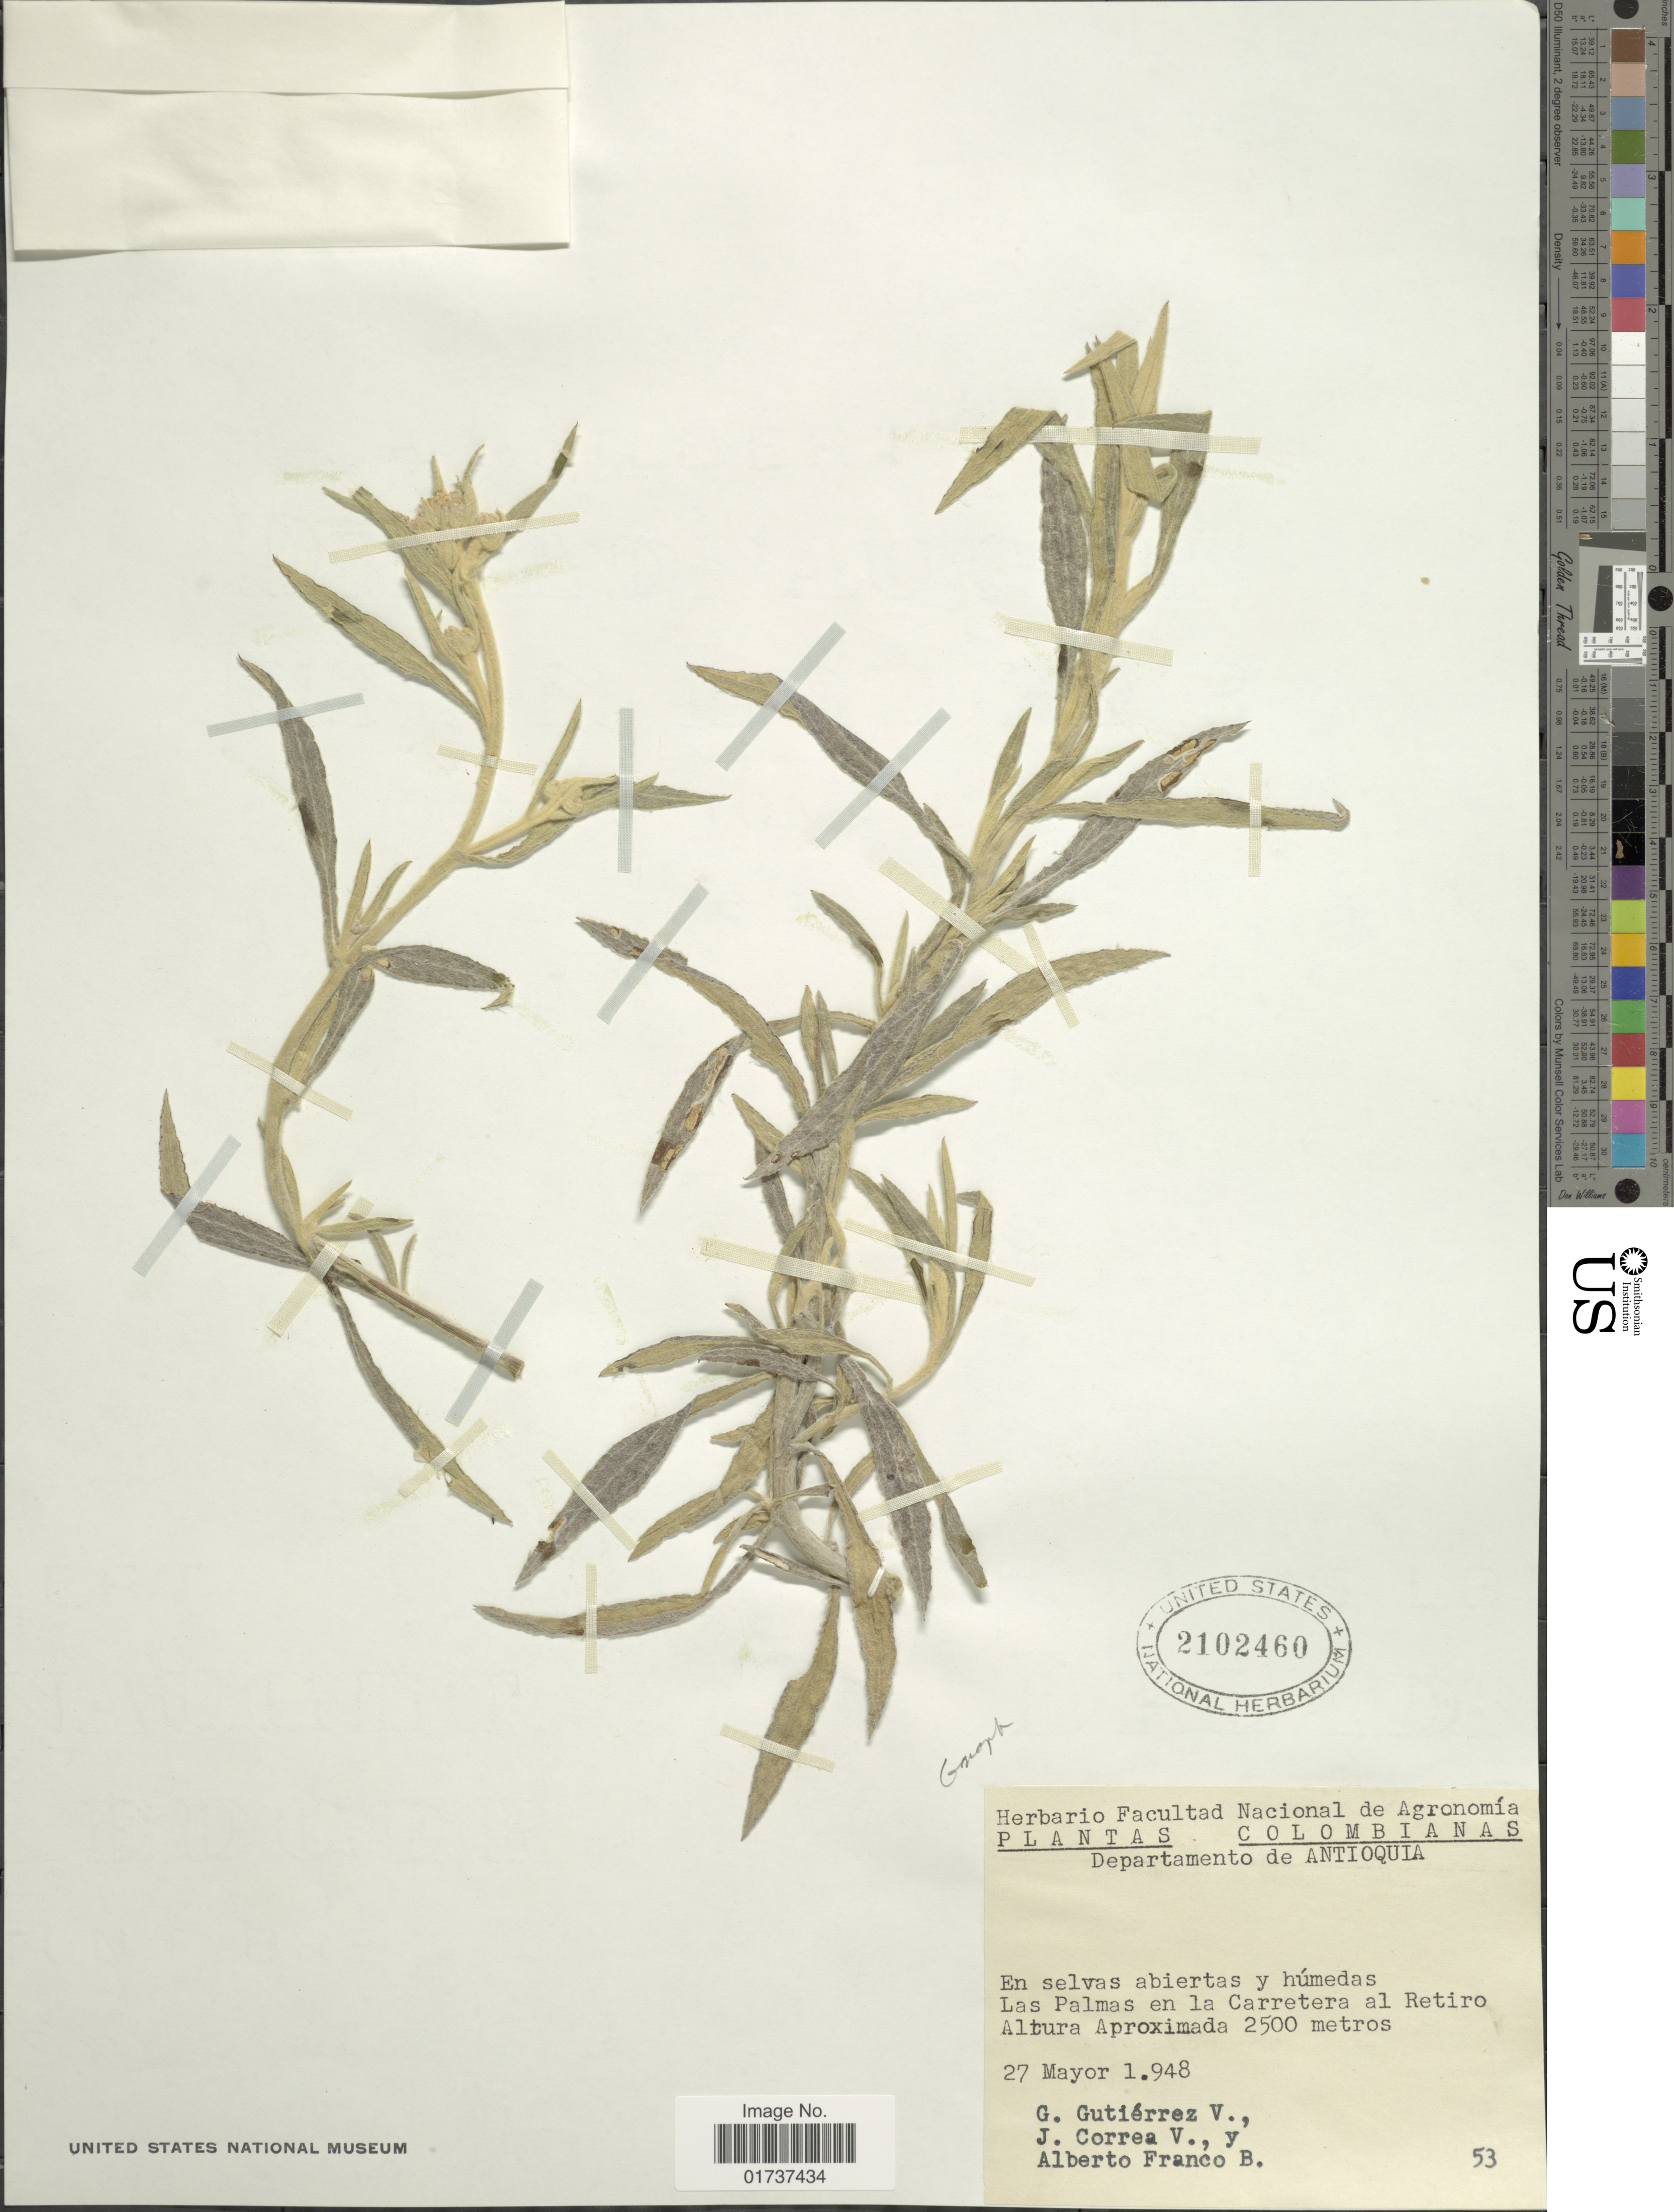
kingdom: Plantae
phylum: Tracheophyta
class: Magnoliopsida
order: Asterales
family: Asteraceae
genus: Gnaphalium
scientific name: Gnaphalium sp.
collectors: G. Gutiérrez V., J. Correa V. & A. Franco B.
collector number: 53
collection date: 1948-05-27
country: Colombia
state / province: Antioquia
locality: Departamento de Antioquia, En selvas abiertas y húmedas Las Palmas en la Carretera al Retiro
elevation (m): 2500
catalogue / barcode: US 2102460